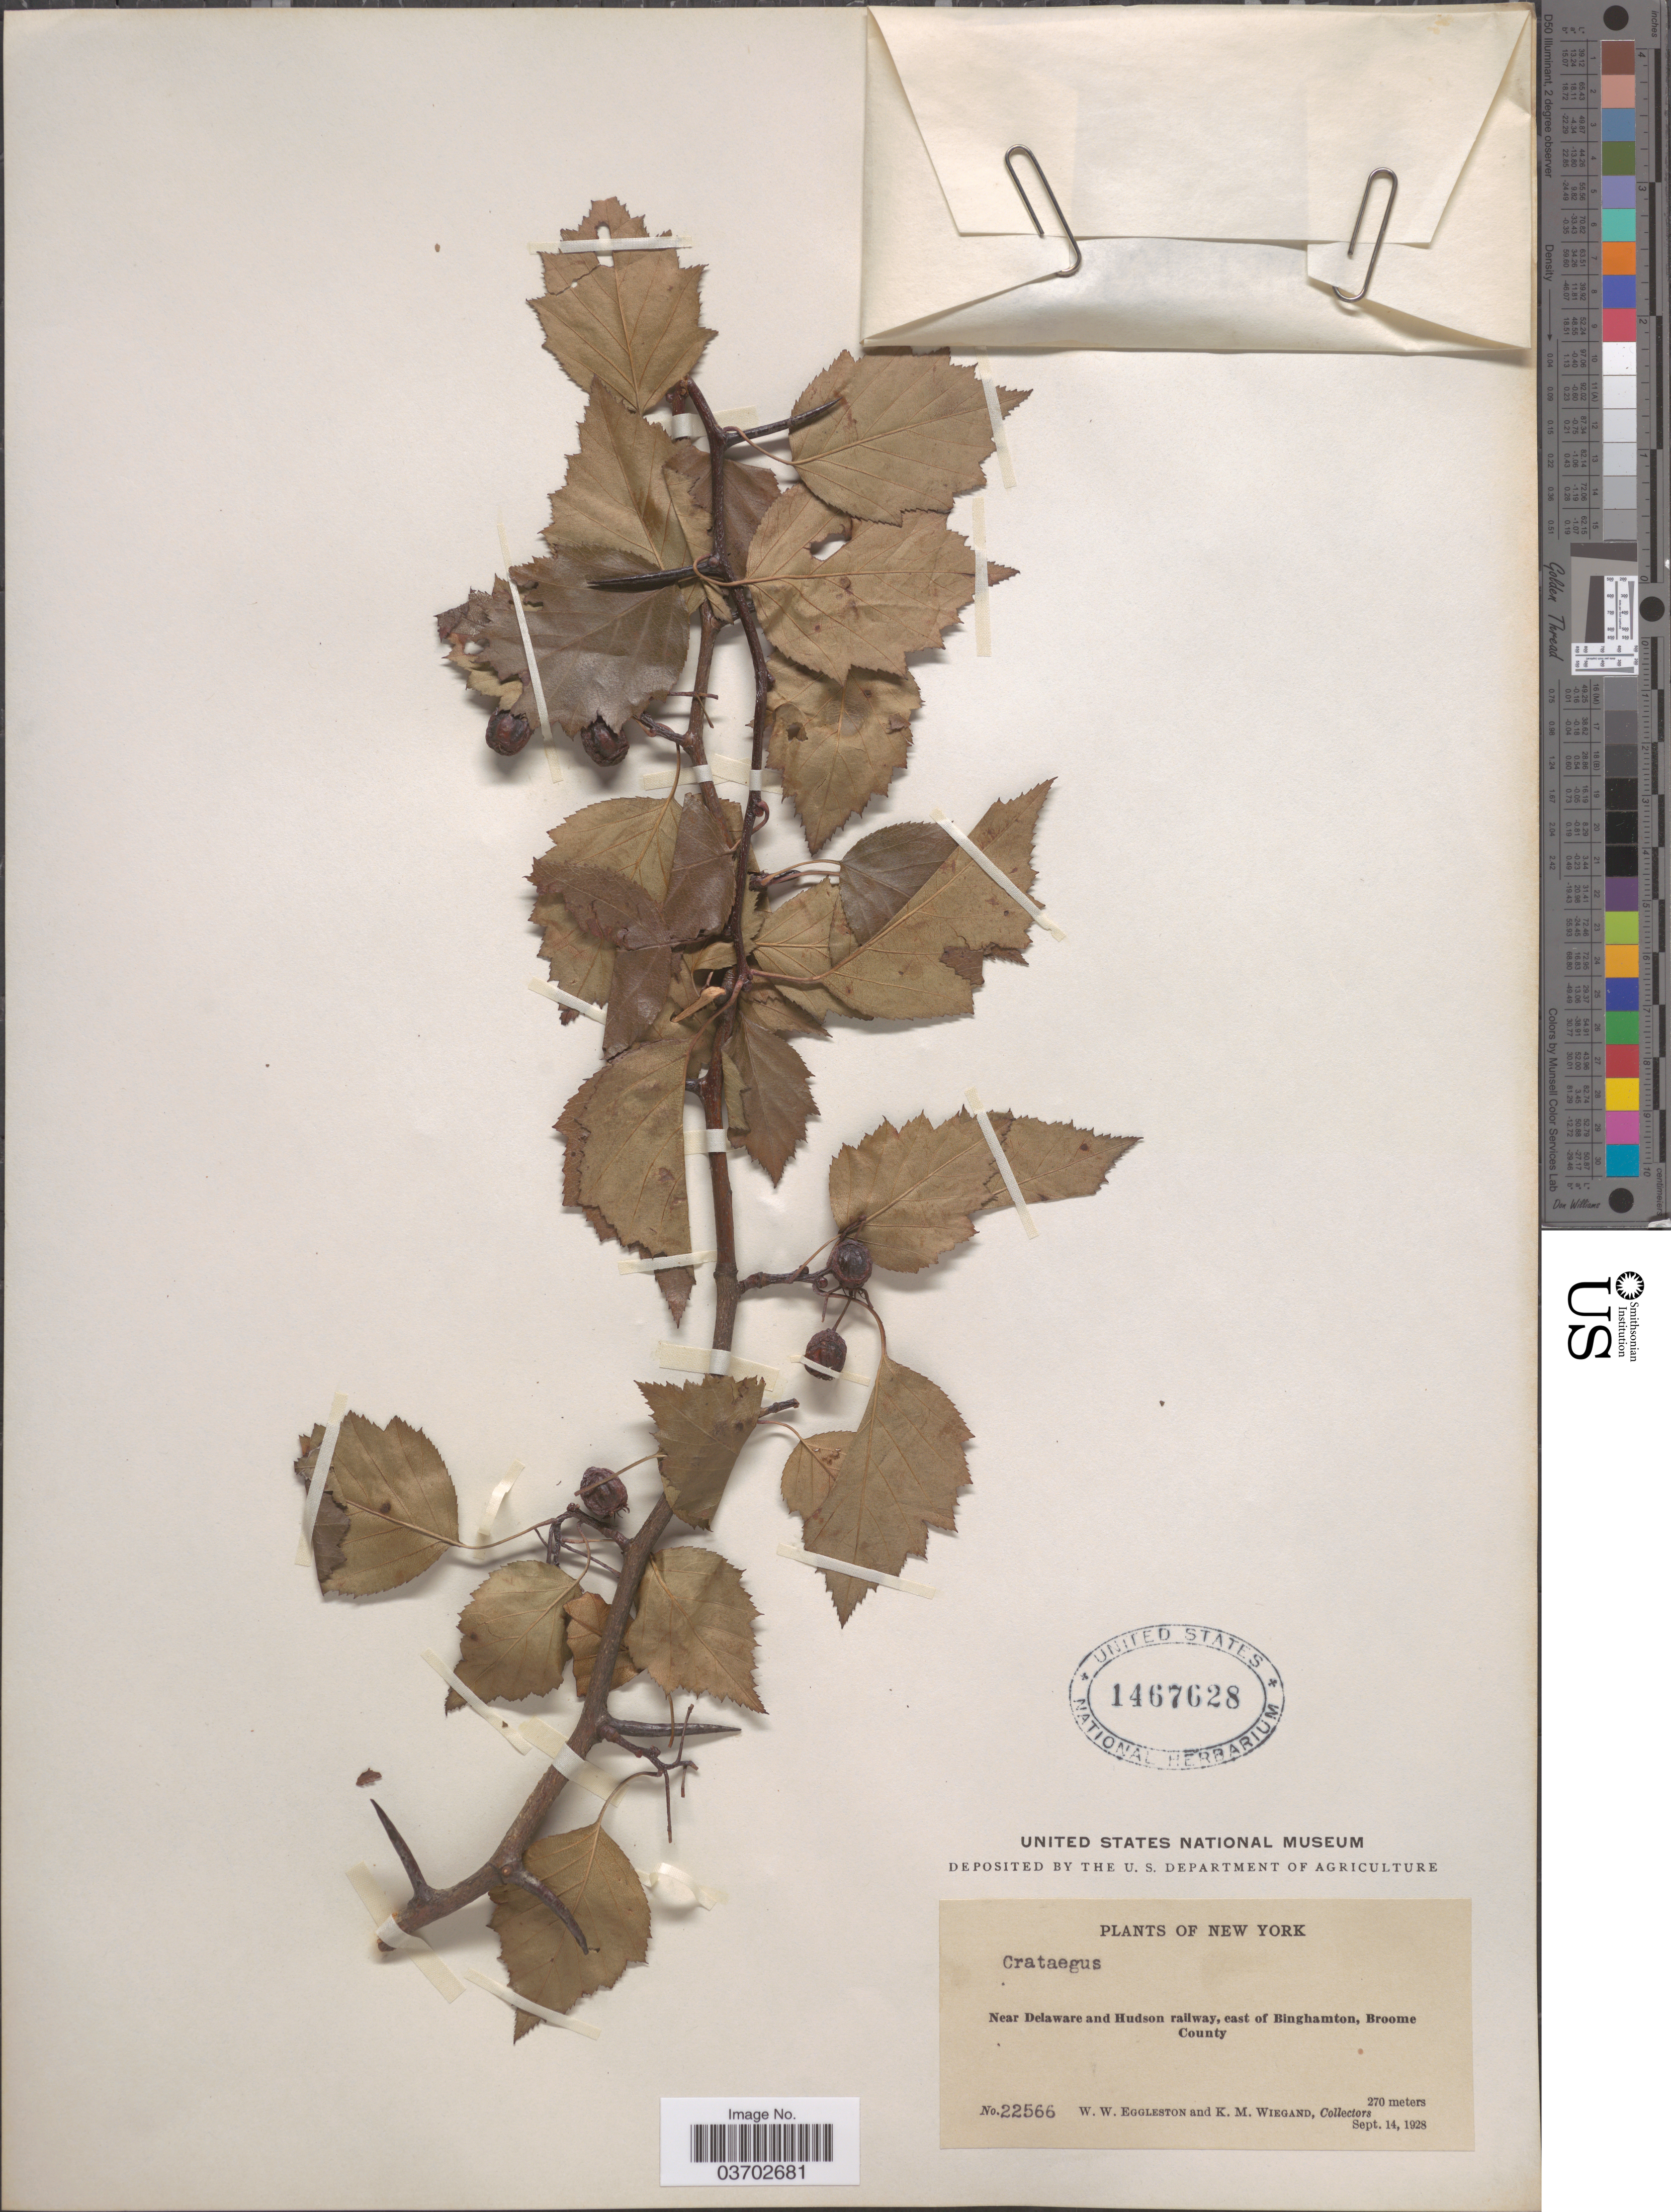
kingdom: Plantae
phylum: Tracheophyta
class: Magnoliopsida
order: Rosales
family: Rosaceae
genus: Crataegus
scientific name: Crataegus sp.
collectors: W. W. Eggleston & K. M. Wiegand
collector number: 22566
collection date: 1928-09-14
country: United States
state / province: New York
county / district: Broome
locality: Near Delaware and Hudson railway, east of Binghamton, Broome County.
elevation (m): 270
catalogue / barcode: US 1467628